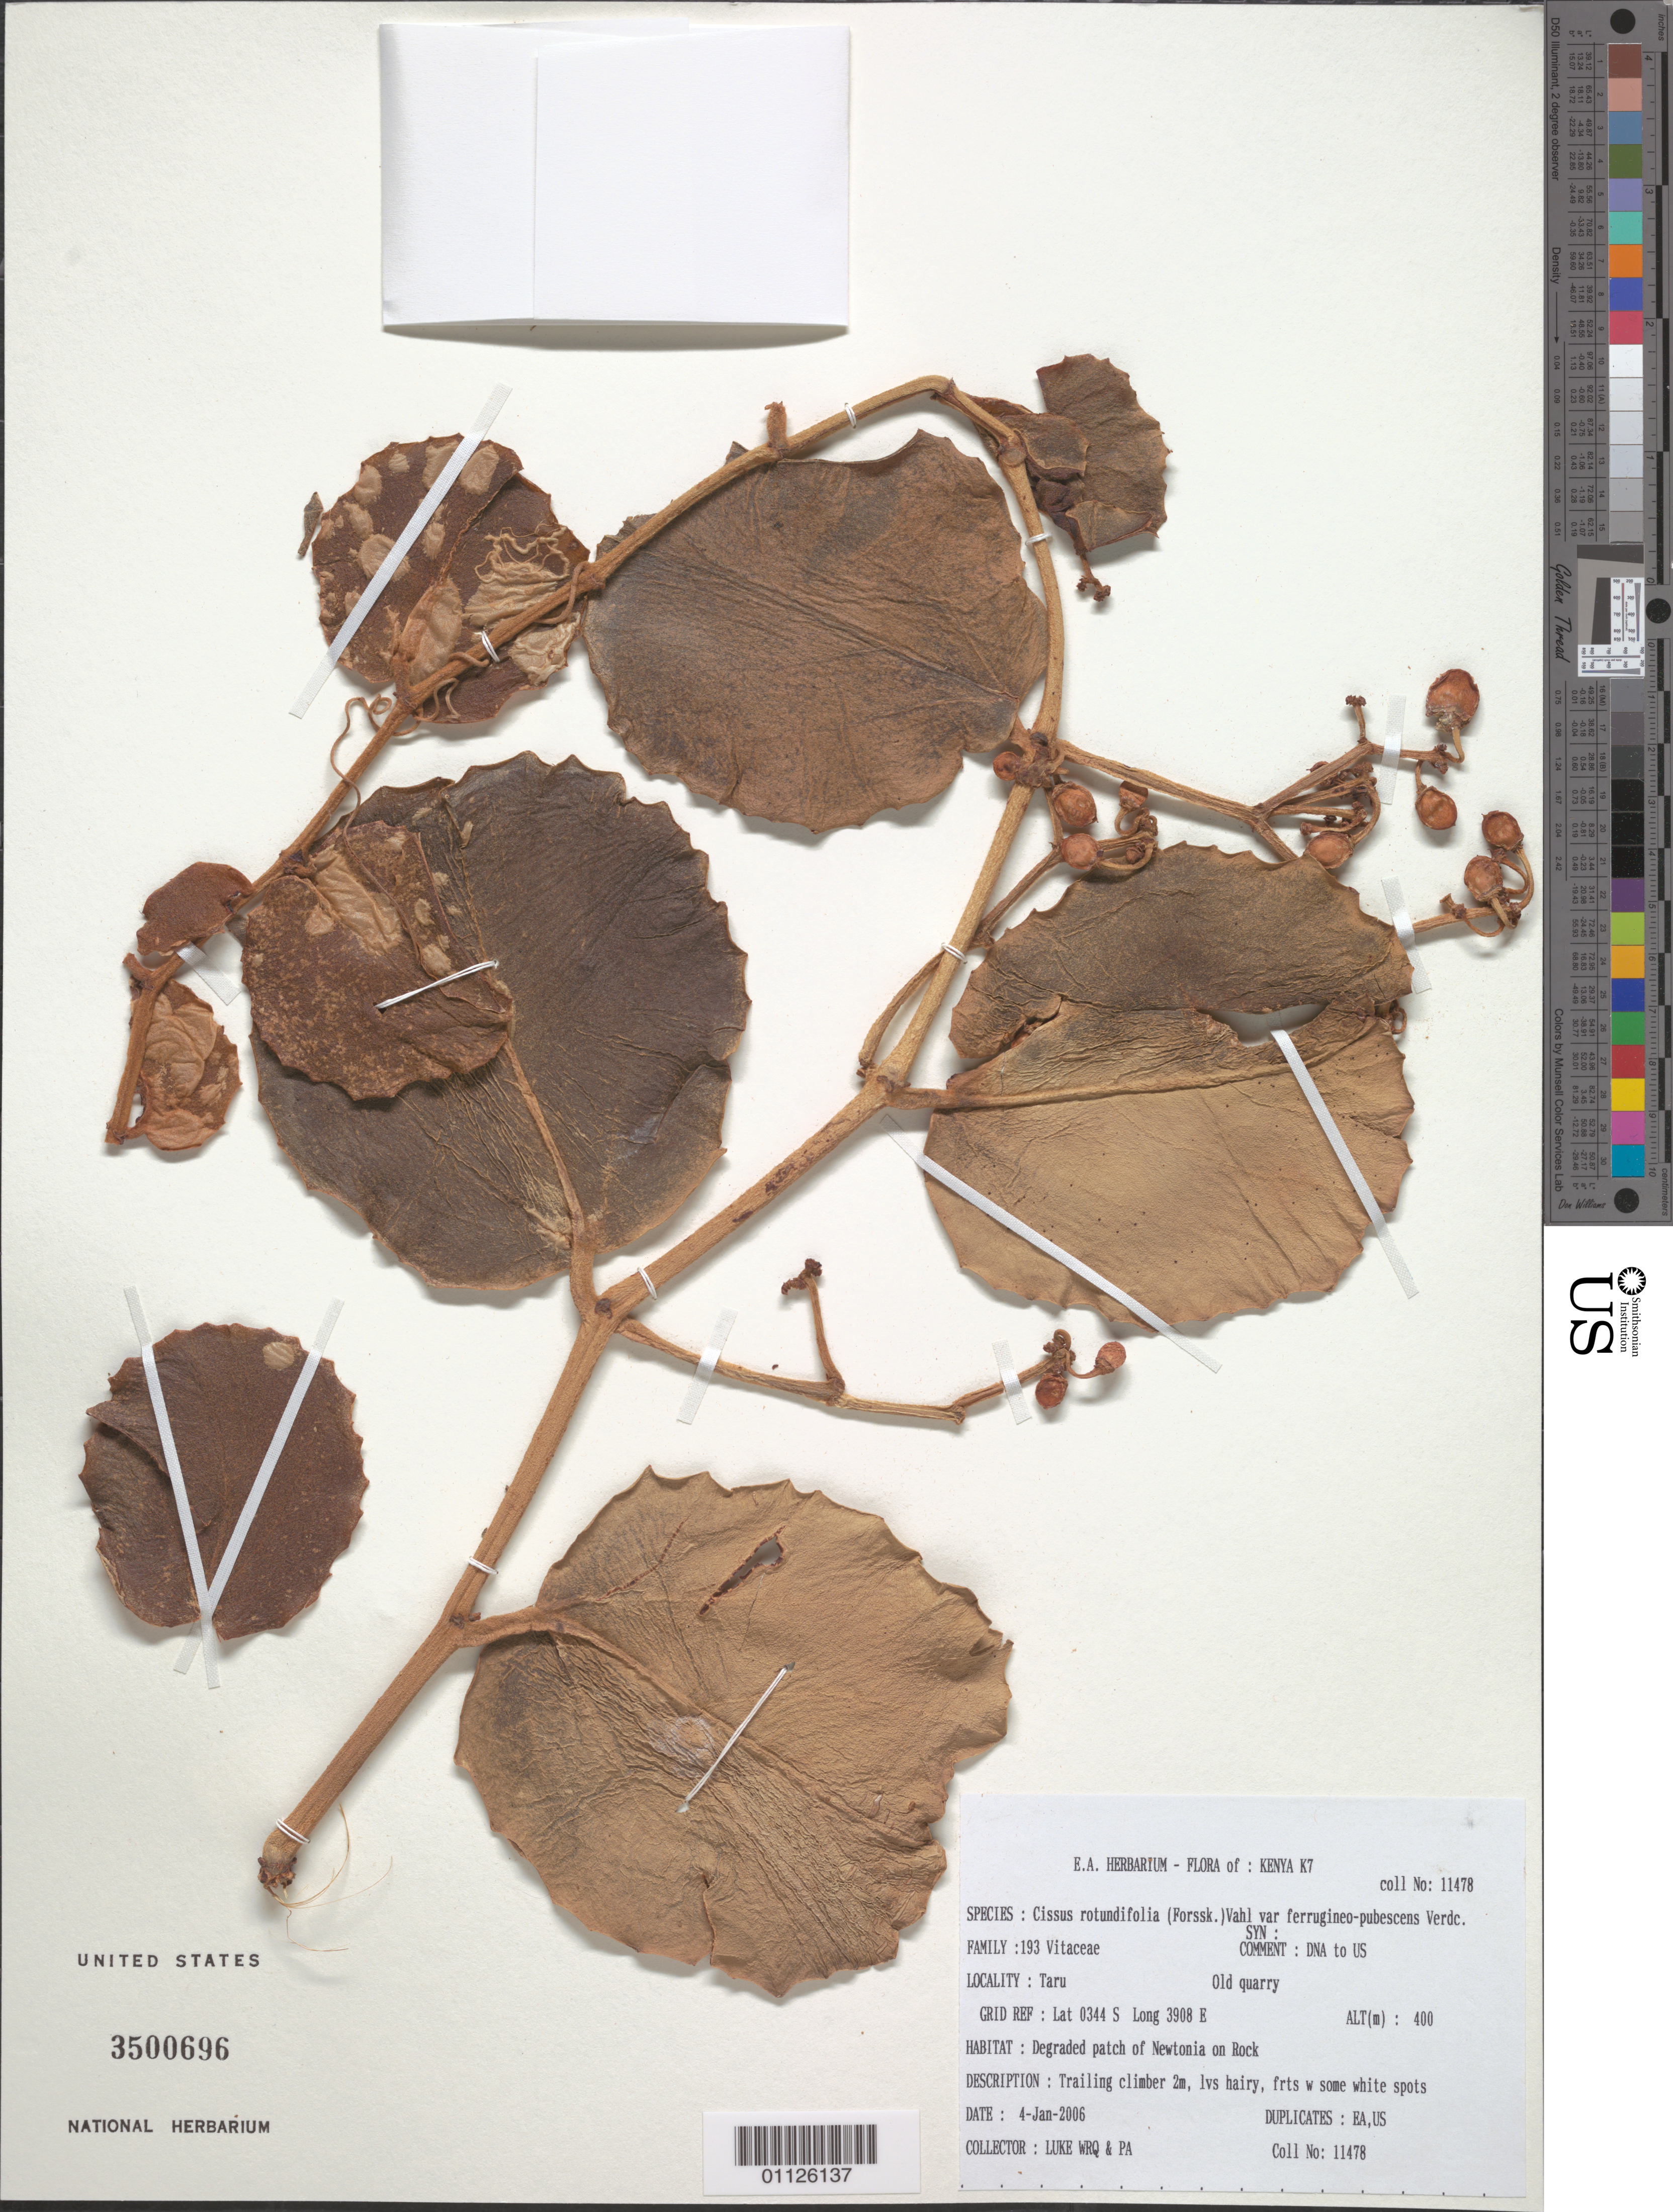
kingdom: Plantae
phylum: Tracheophyta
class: Magnoliopsida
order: Vitales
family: Vitaceae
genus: Cissus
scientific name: Cissus rotundifolia var. ferrugineo-pubescens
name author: Verdc.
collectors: Q. Luke & P. Luke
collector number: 11478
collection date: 2006-01-04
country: Kenya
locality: Taru.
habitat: Degraded patch of Newtonia. On rock, trailing climber.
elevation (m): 400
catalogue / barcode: US 3500696